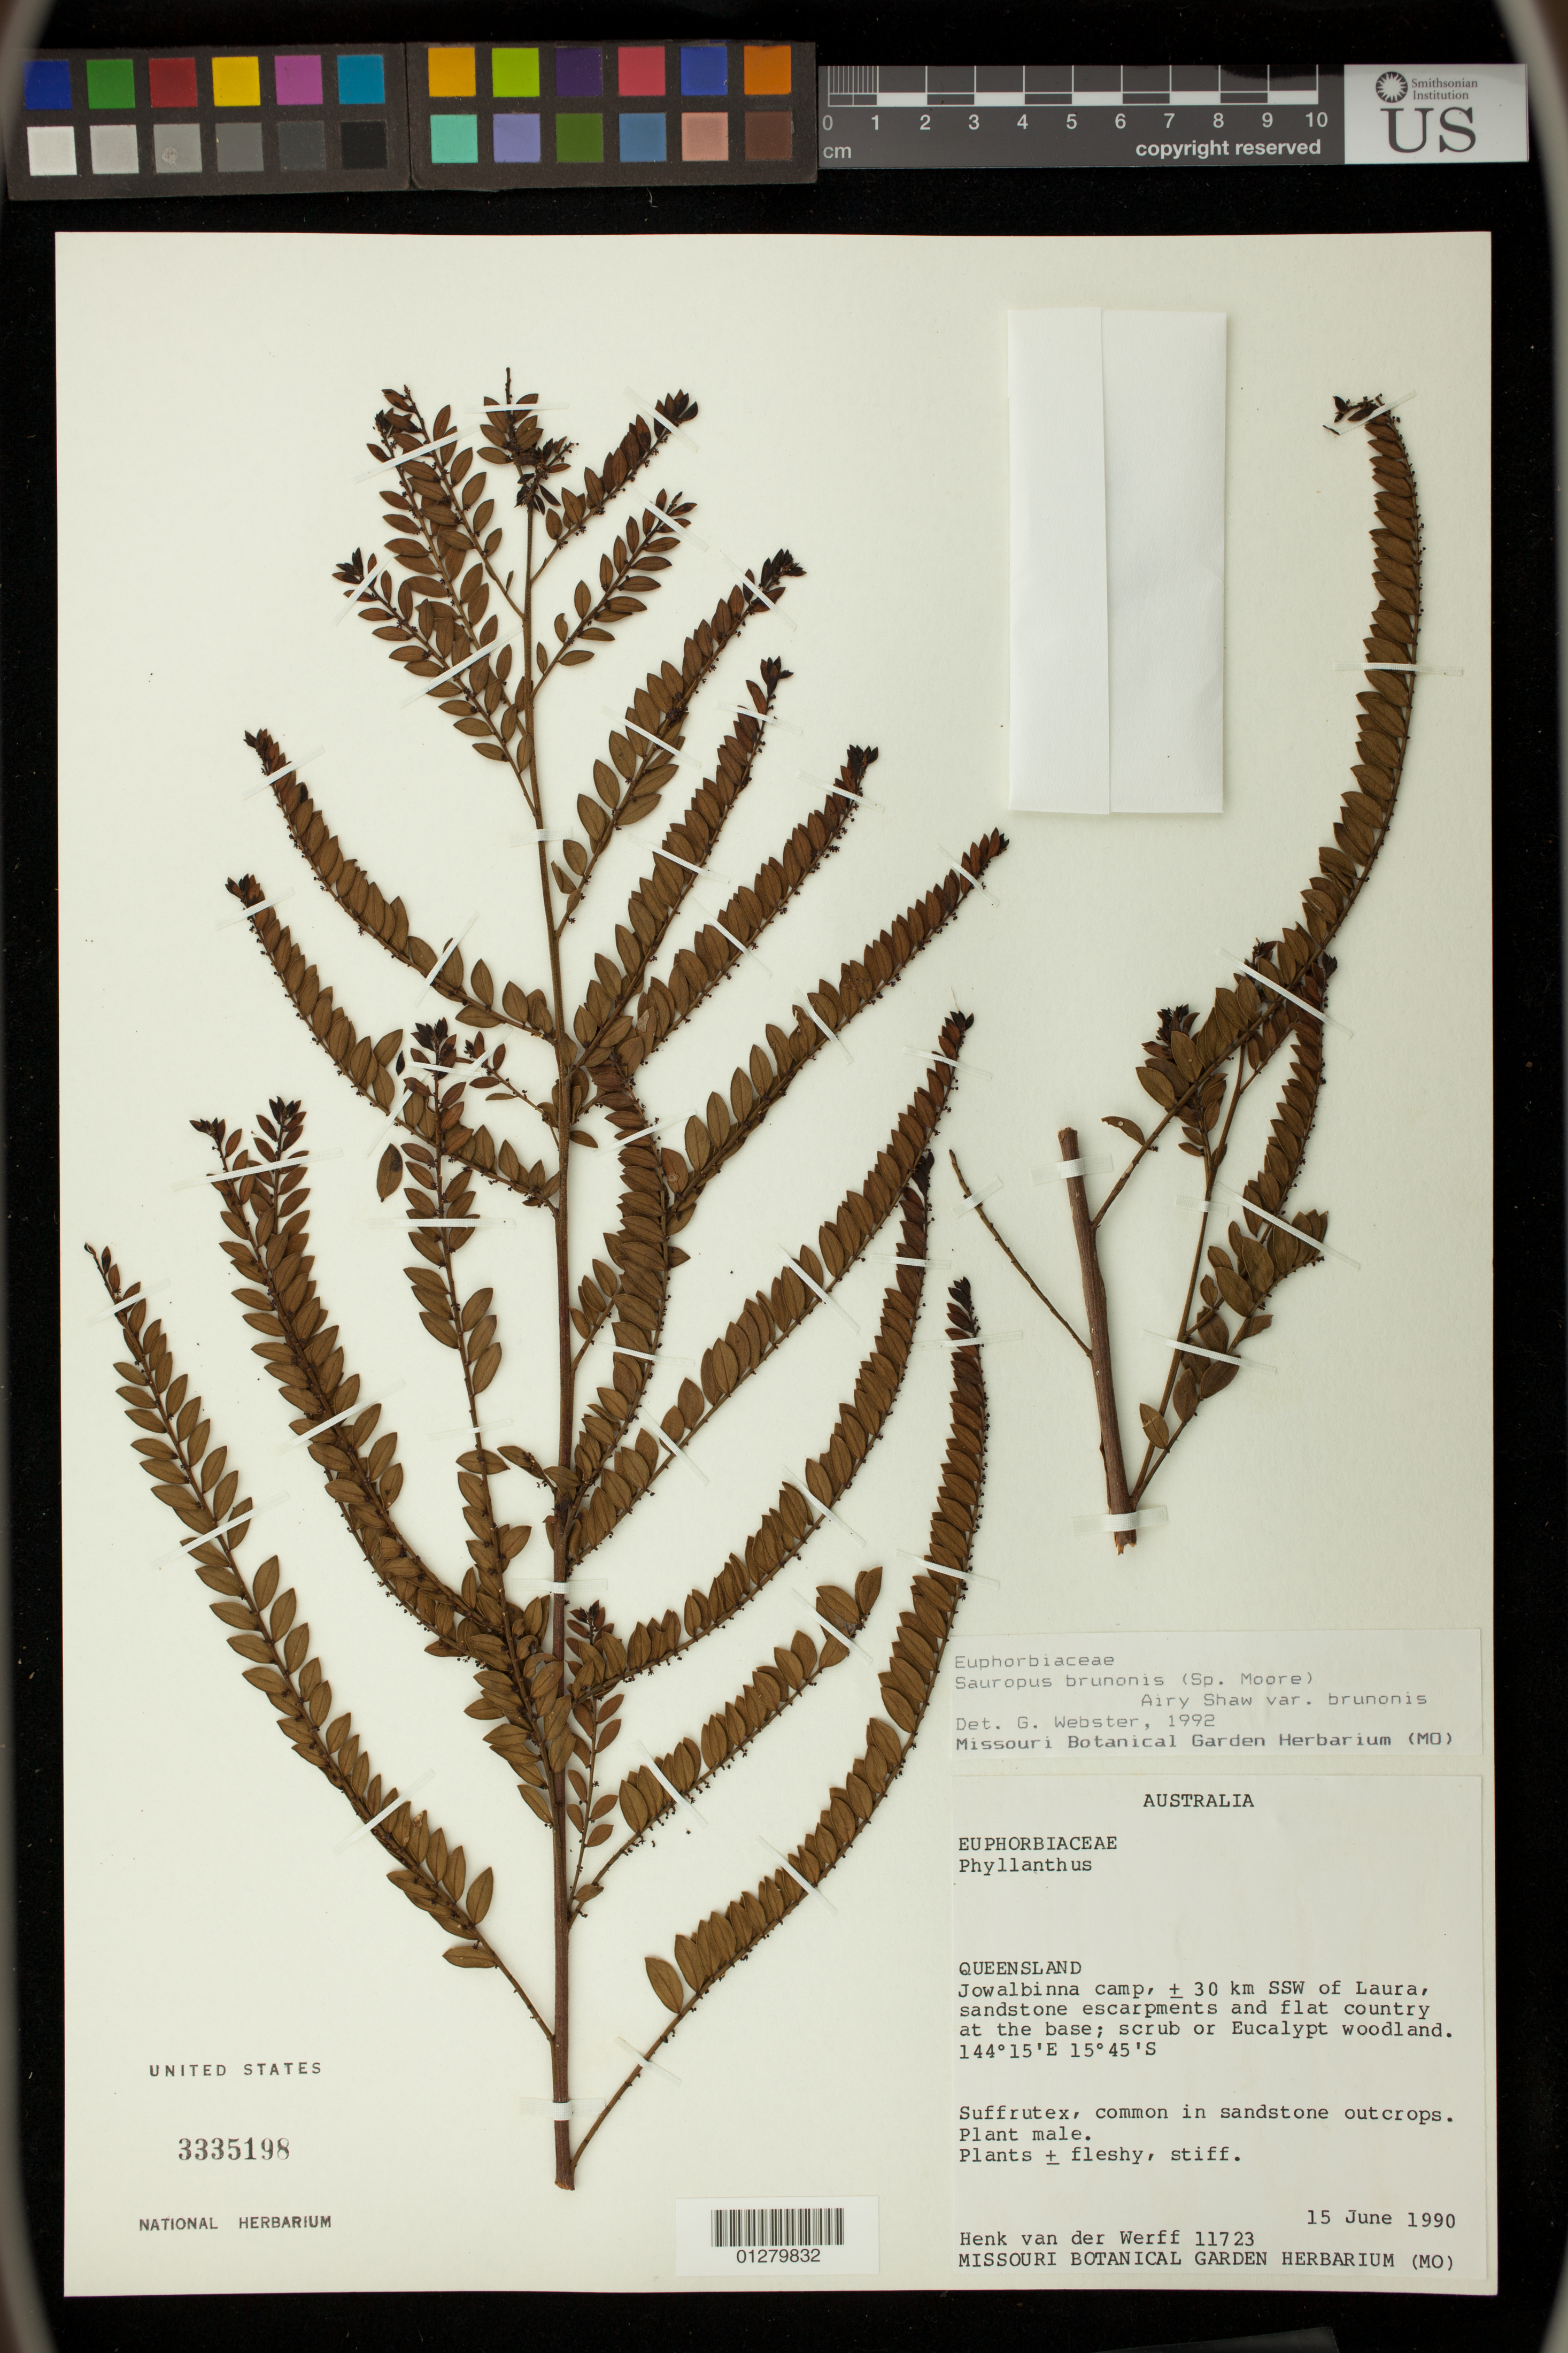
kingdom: Plantae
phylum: Tracheophyta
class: Magnoliopsida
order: Malpighiales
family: Phyllanthaceae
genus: Sauropus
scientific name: Sauropus brunonis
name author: (S. Moore) Airy Shaw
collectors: H. van der Werff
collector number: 11723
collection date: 1990-06-15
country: Australia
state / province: Queensland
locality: Jowalbinna camp, 30 km SSW of Laura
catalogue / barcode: US 3335198